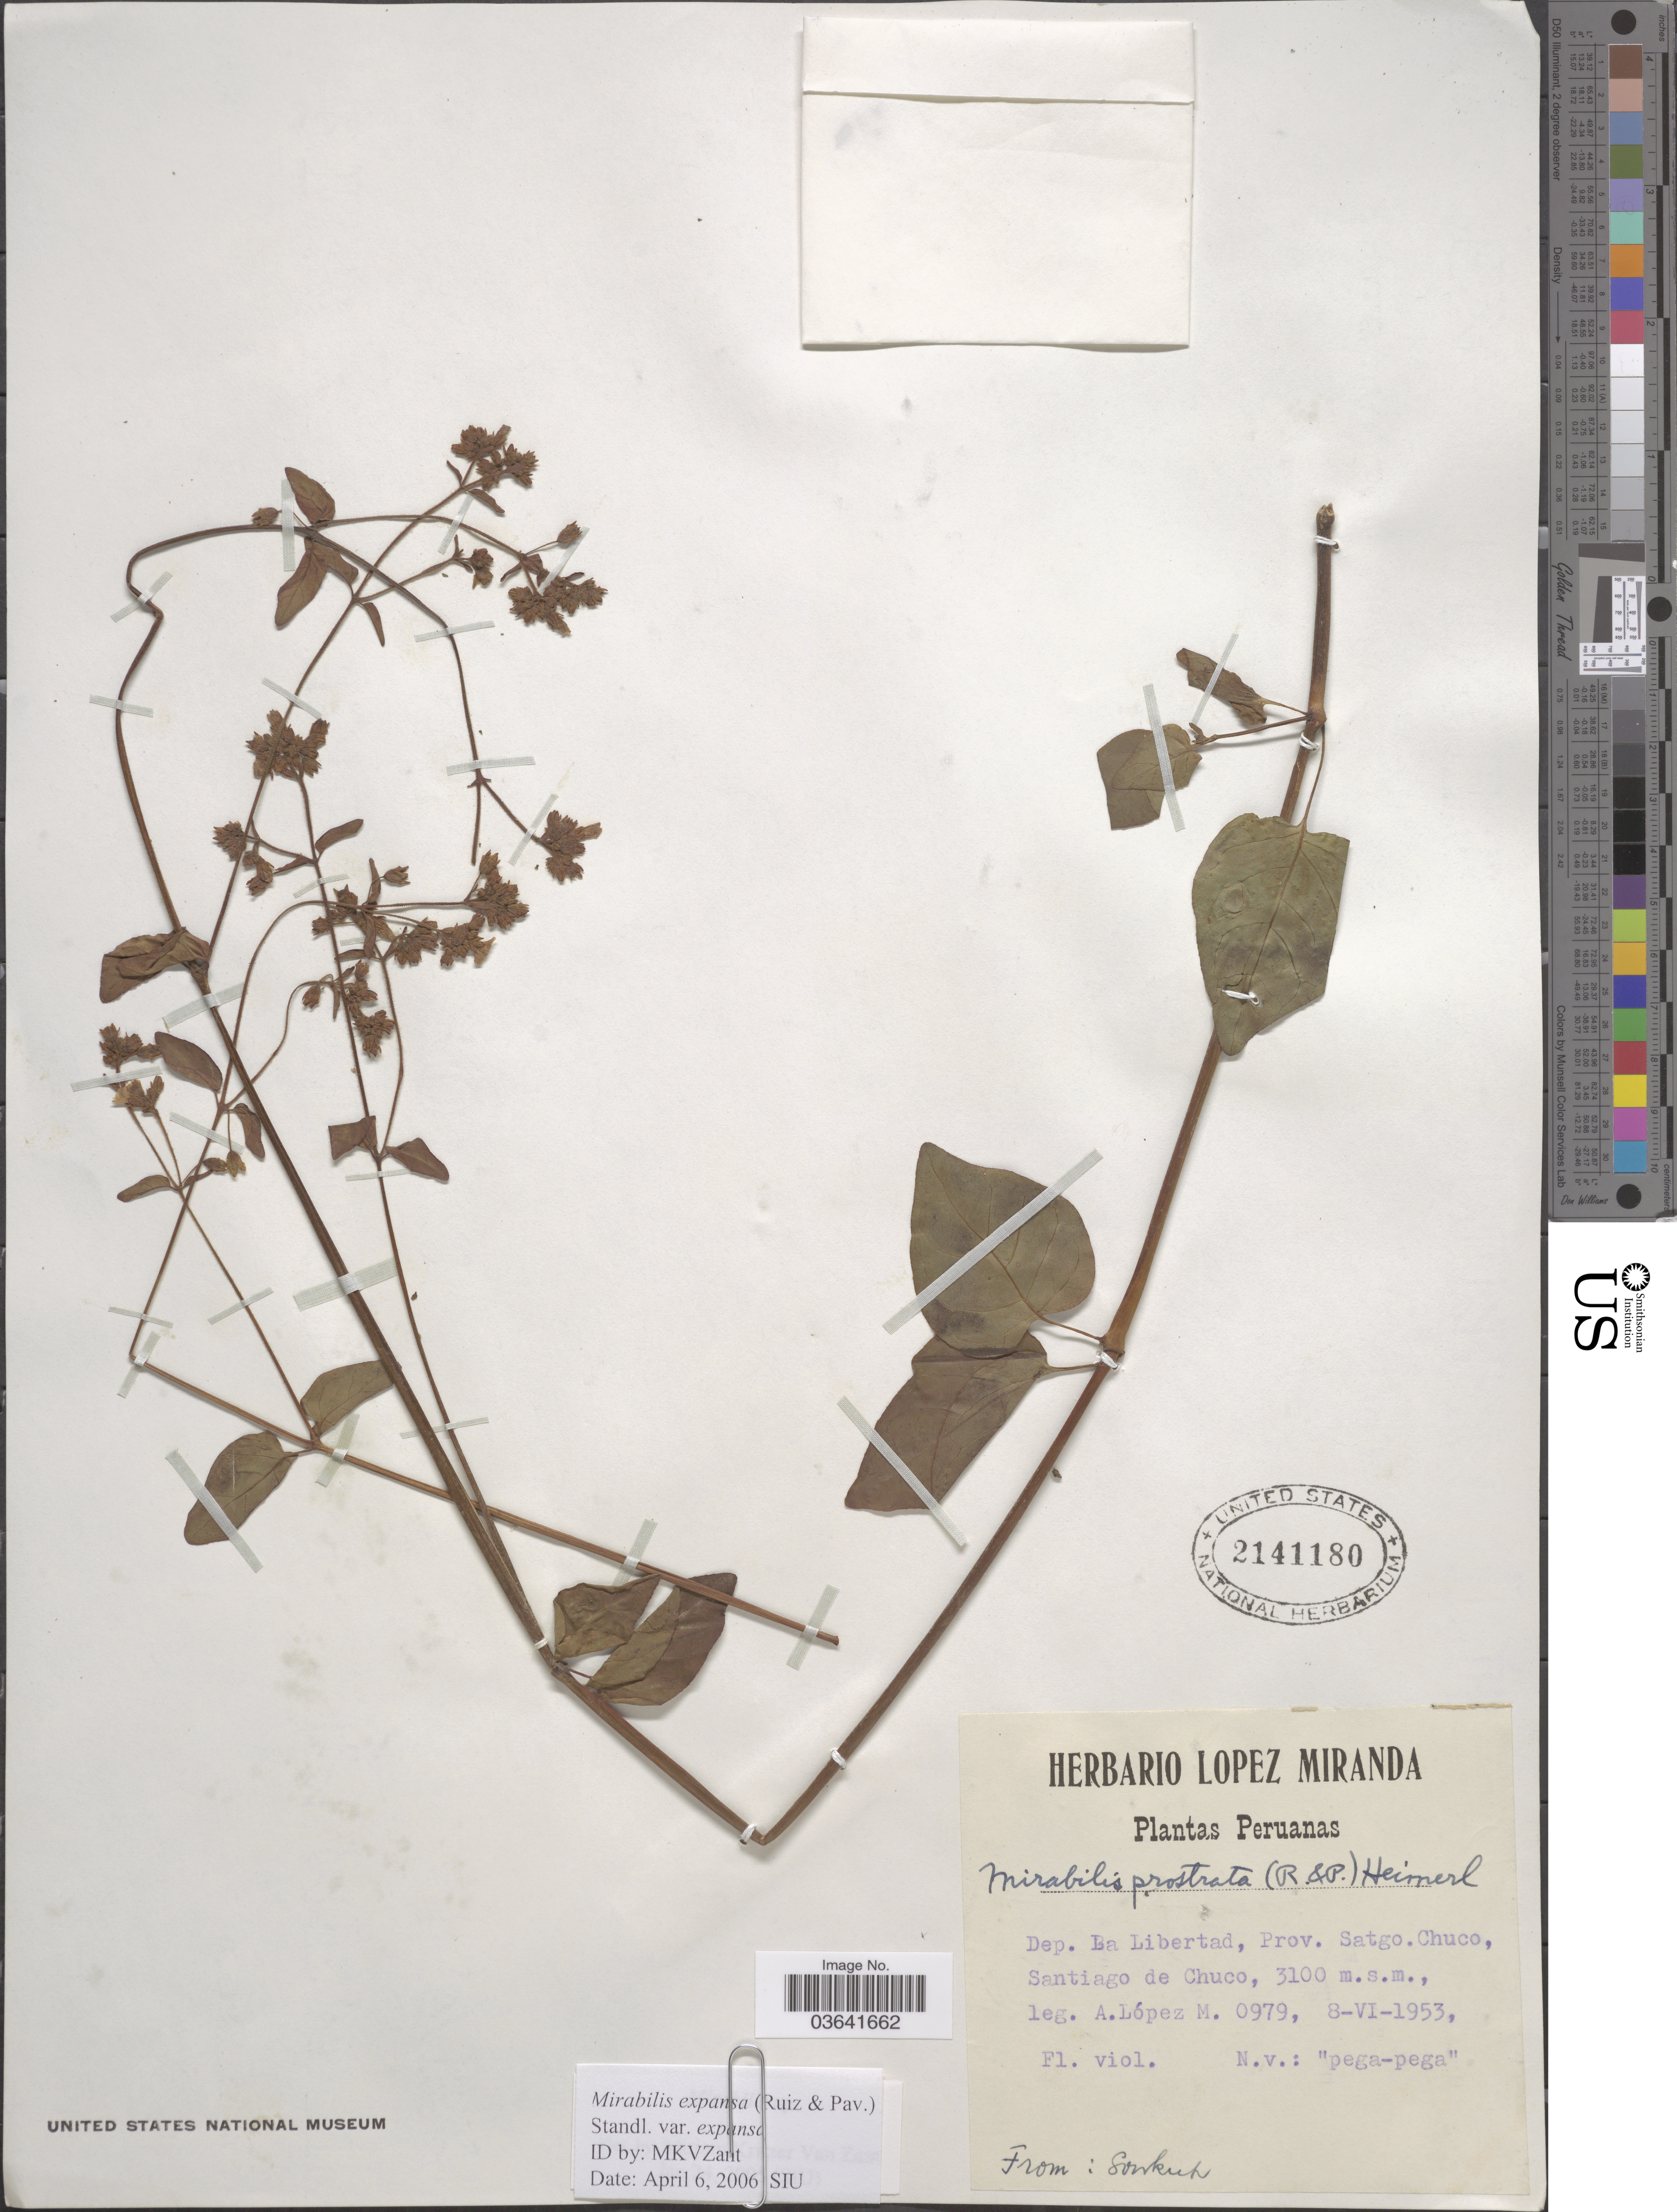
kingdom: Plantae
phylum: Tracheophyta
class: Magnoliopsida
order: Caryophyllales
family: Nyctaginaceae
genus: Mirabilis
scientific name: Mirabilis expansa var. expansa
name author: (Ruiz & Pav.) Standl.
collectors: A. López M.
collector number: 0979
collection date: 1953-06-08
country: Peru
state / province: La Libertad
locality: Dep. La Libertad, Prov. Satgo. Chuco, Santiago de Chuco.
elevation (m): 3100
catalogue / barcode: US 2141180